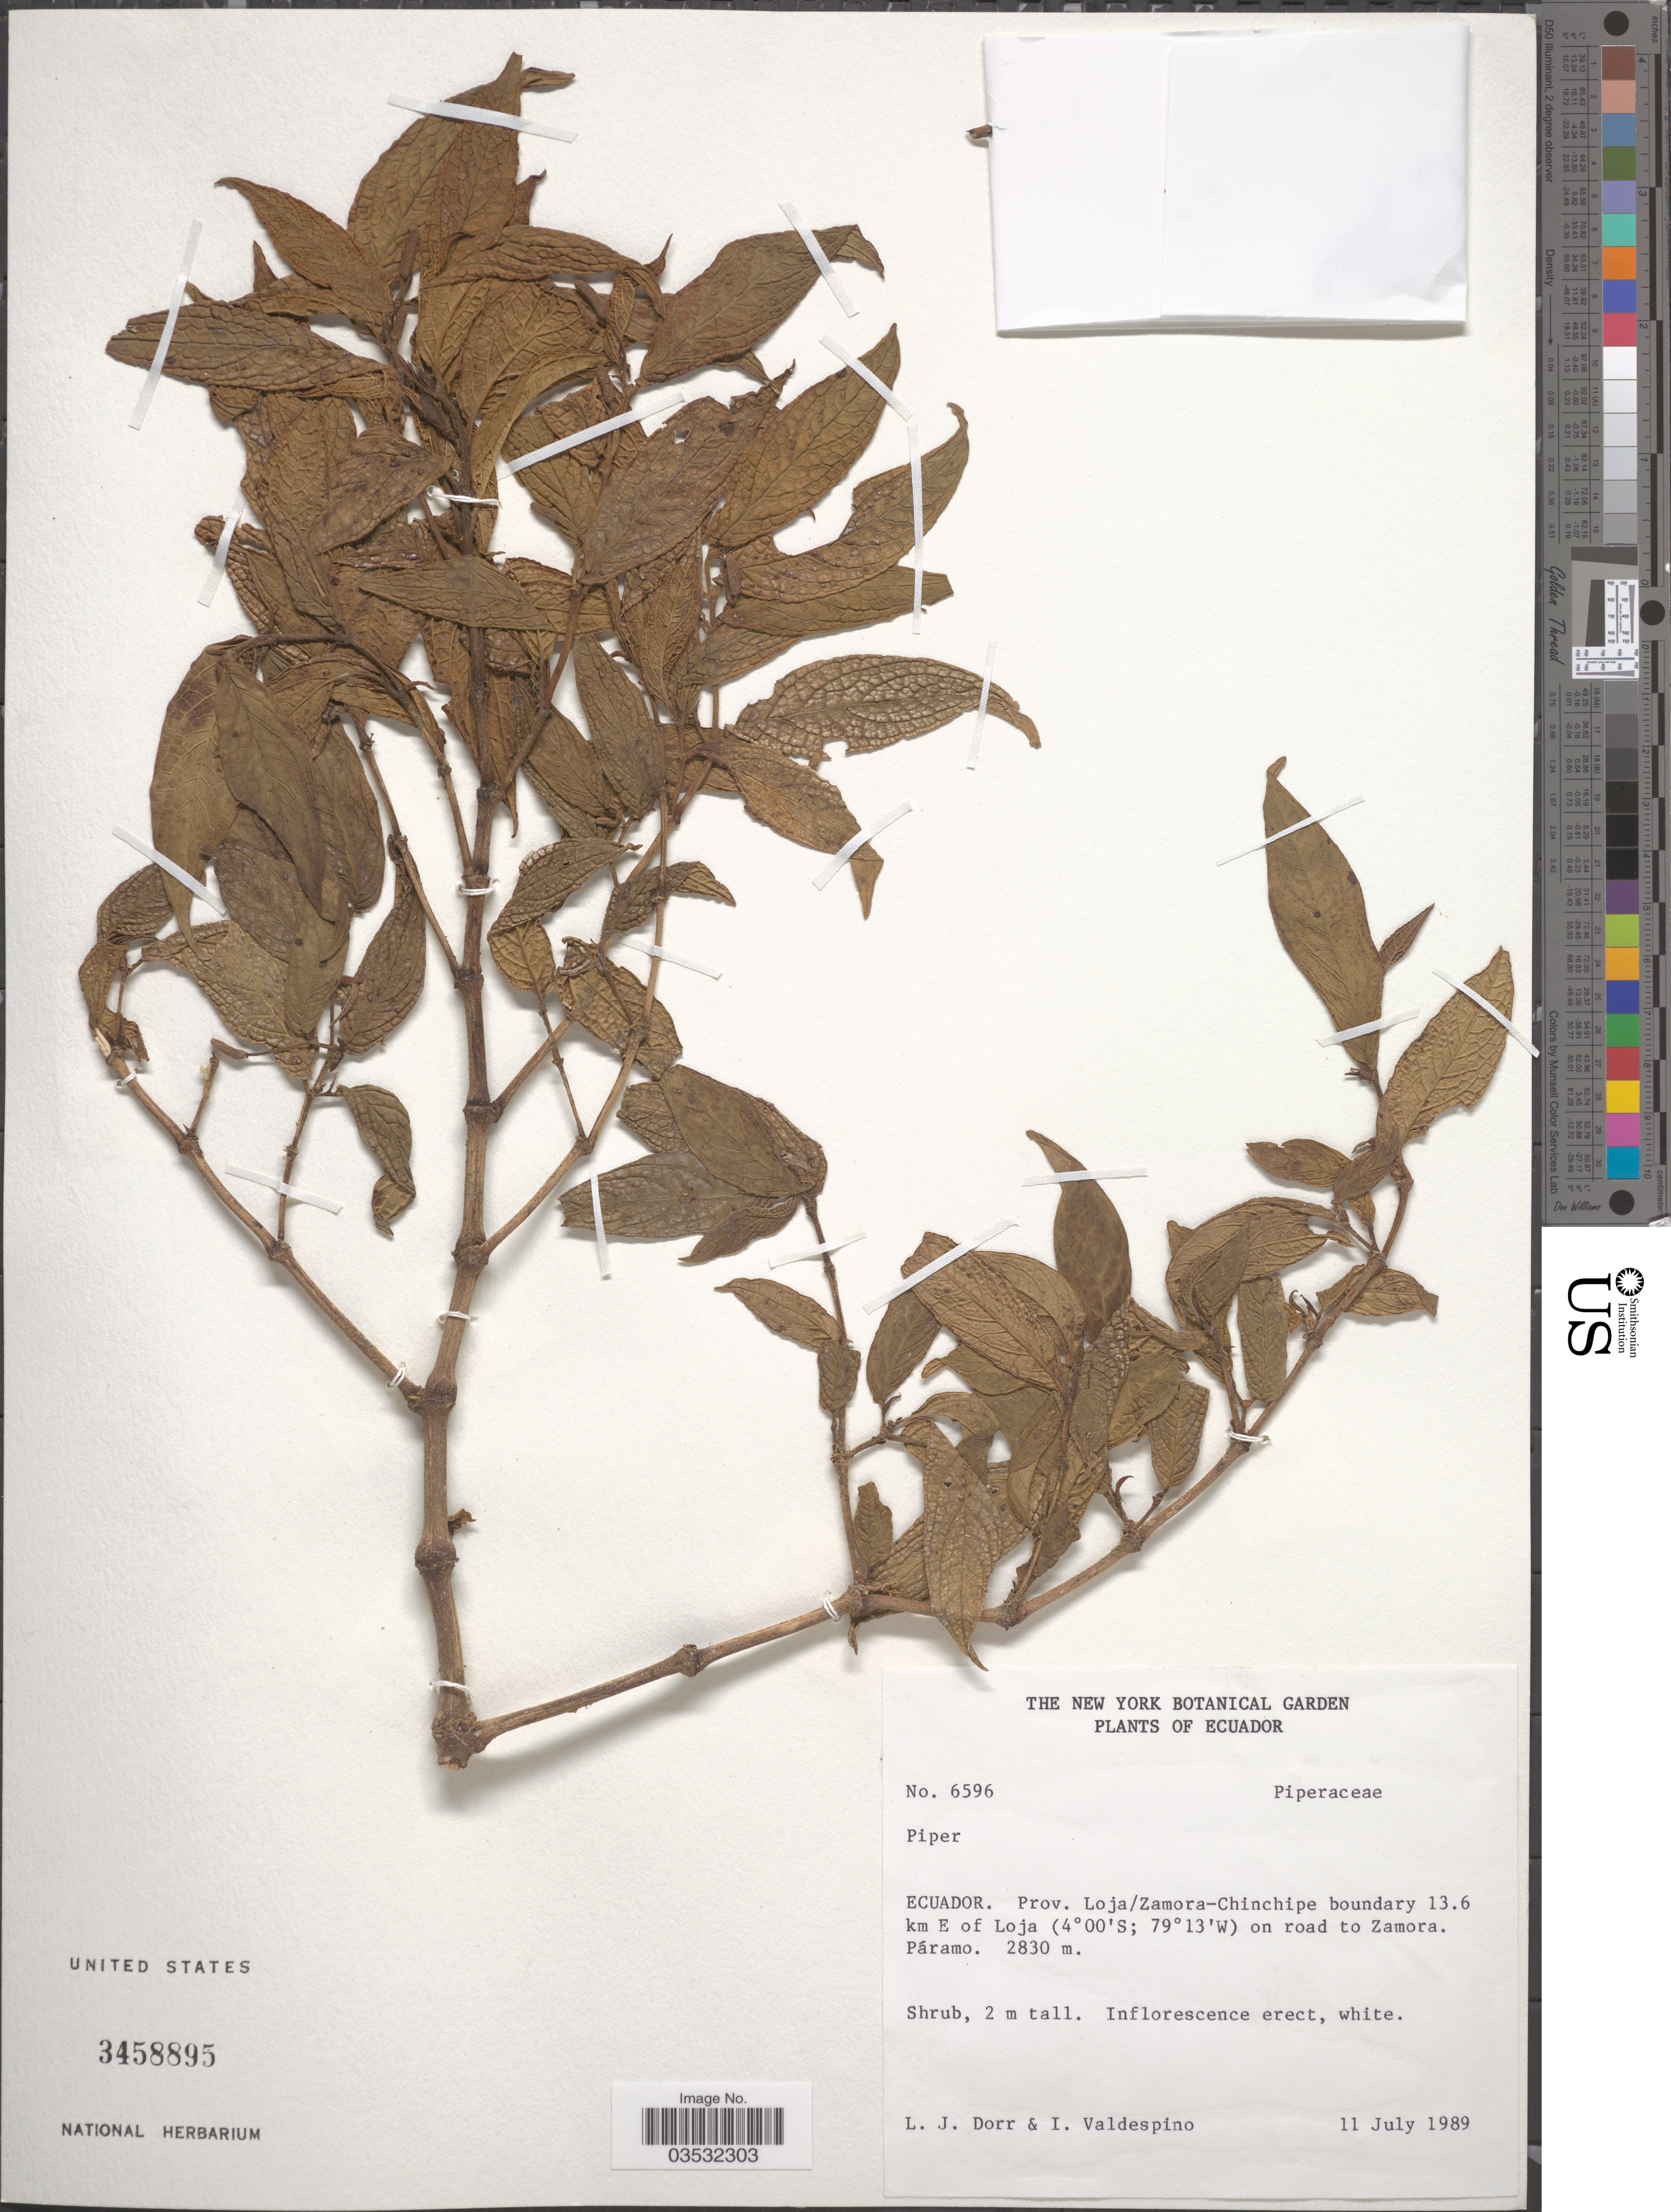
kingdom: Plantae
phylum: Tracheophyta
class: Magnoliopsida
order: Piperales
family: Piperaceae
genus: Piper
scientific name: Piper sp.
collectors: L. J. Dorr & I. Valdespino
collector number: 6596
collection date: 1989-07-11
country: Ecuador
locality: Prov. Loja/Zamora-Chinchipe boundary 13.6 km E of Loja on road to Zamora.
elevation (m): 2830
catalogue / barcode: US 3458895